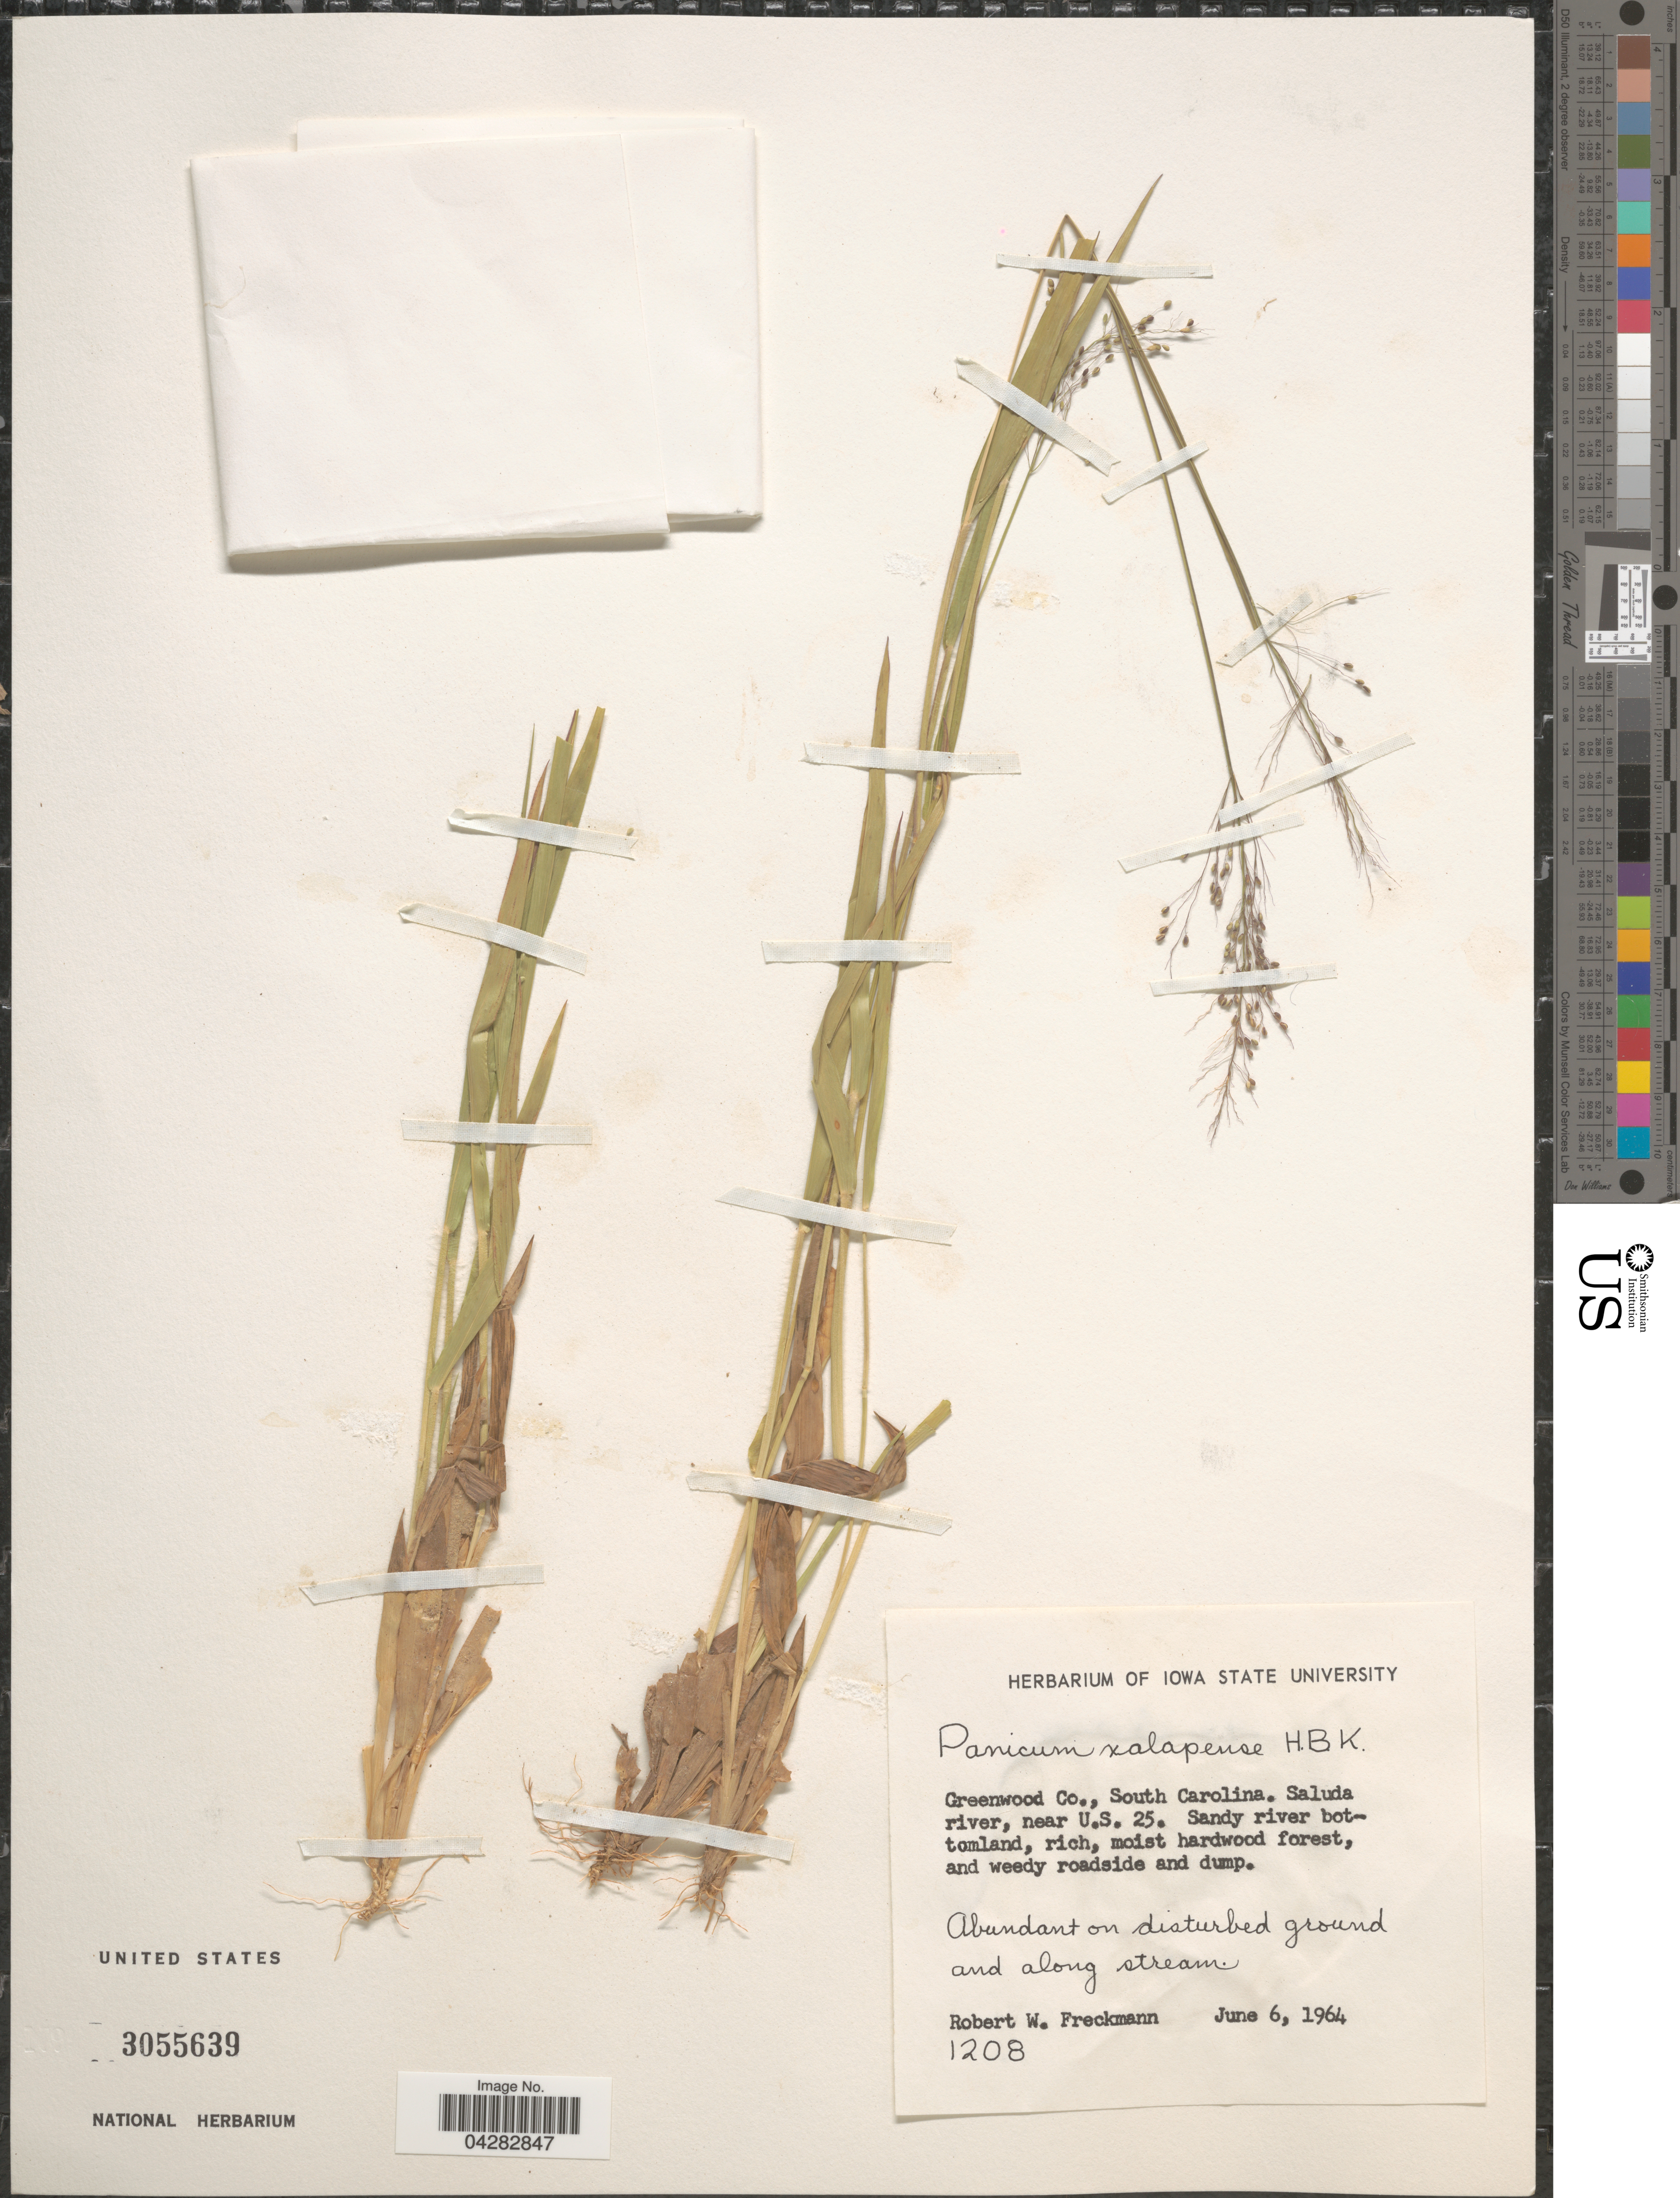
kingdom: Plantae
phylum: Tracheophyta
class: Liliopsida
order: Poales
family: Poaceae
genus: Dichanthelium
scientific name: Dichanthelium laxiflorum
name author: (Lam.) Gould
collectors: R. Freckmann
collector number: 1208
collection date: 1964-06-06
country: United States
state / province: South Carolina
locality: Greenwood Co. Saluda river, near U.S. 25.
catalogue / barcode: US 3055639